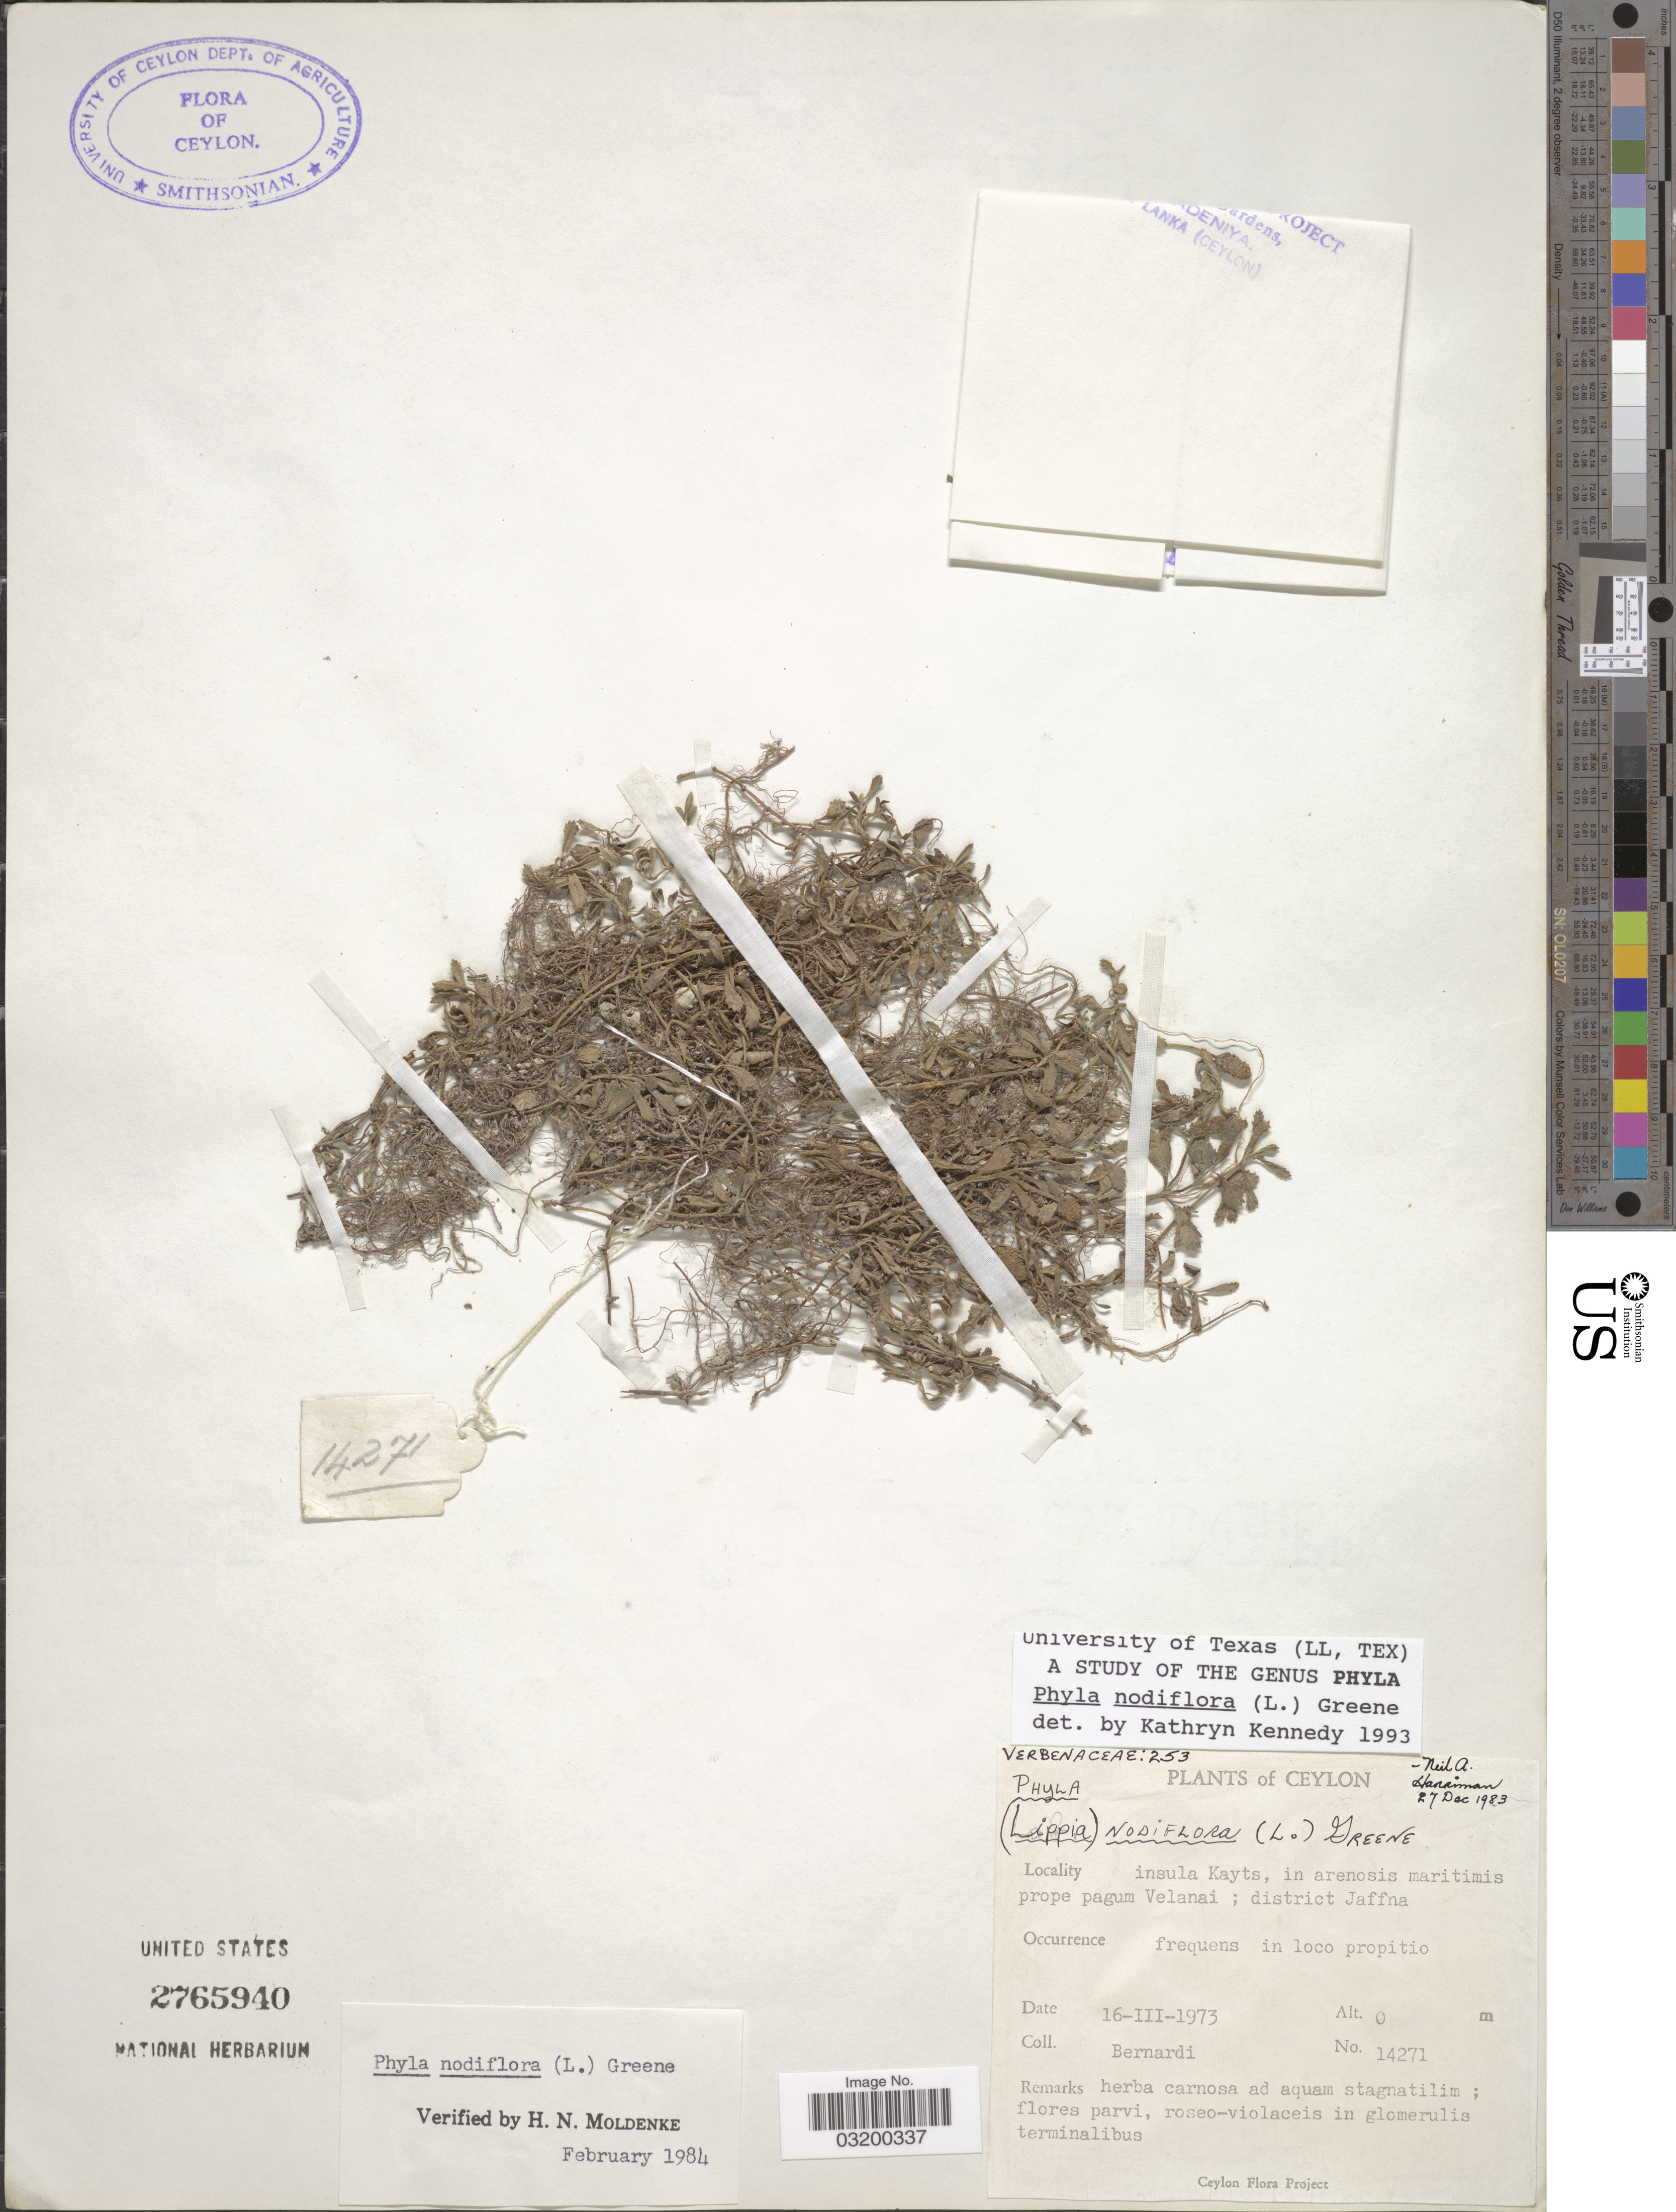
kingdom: Plantae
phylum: Tracheophyta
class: Magnoliopsida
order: Lamiales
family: Verbenaceae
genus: Phyla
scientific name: Phyla nodiflora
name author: (L.) Greene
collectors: Bernardi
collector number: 14271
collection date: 1973-03-16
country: Sri Lanka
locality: Ceylon. Insula Kayts, in arenosis maritimis prope pagum Velanai; district Jaffna.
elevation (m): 0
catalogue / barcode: US 2765940